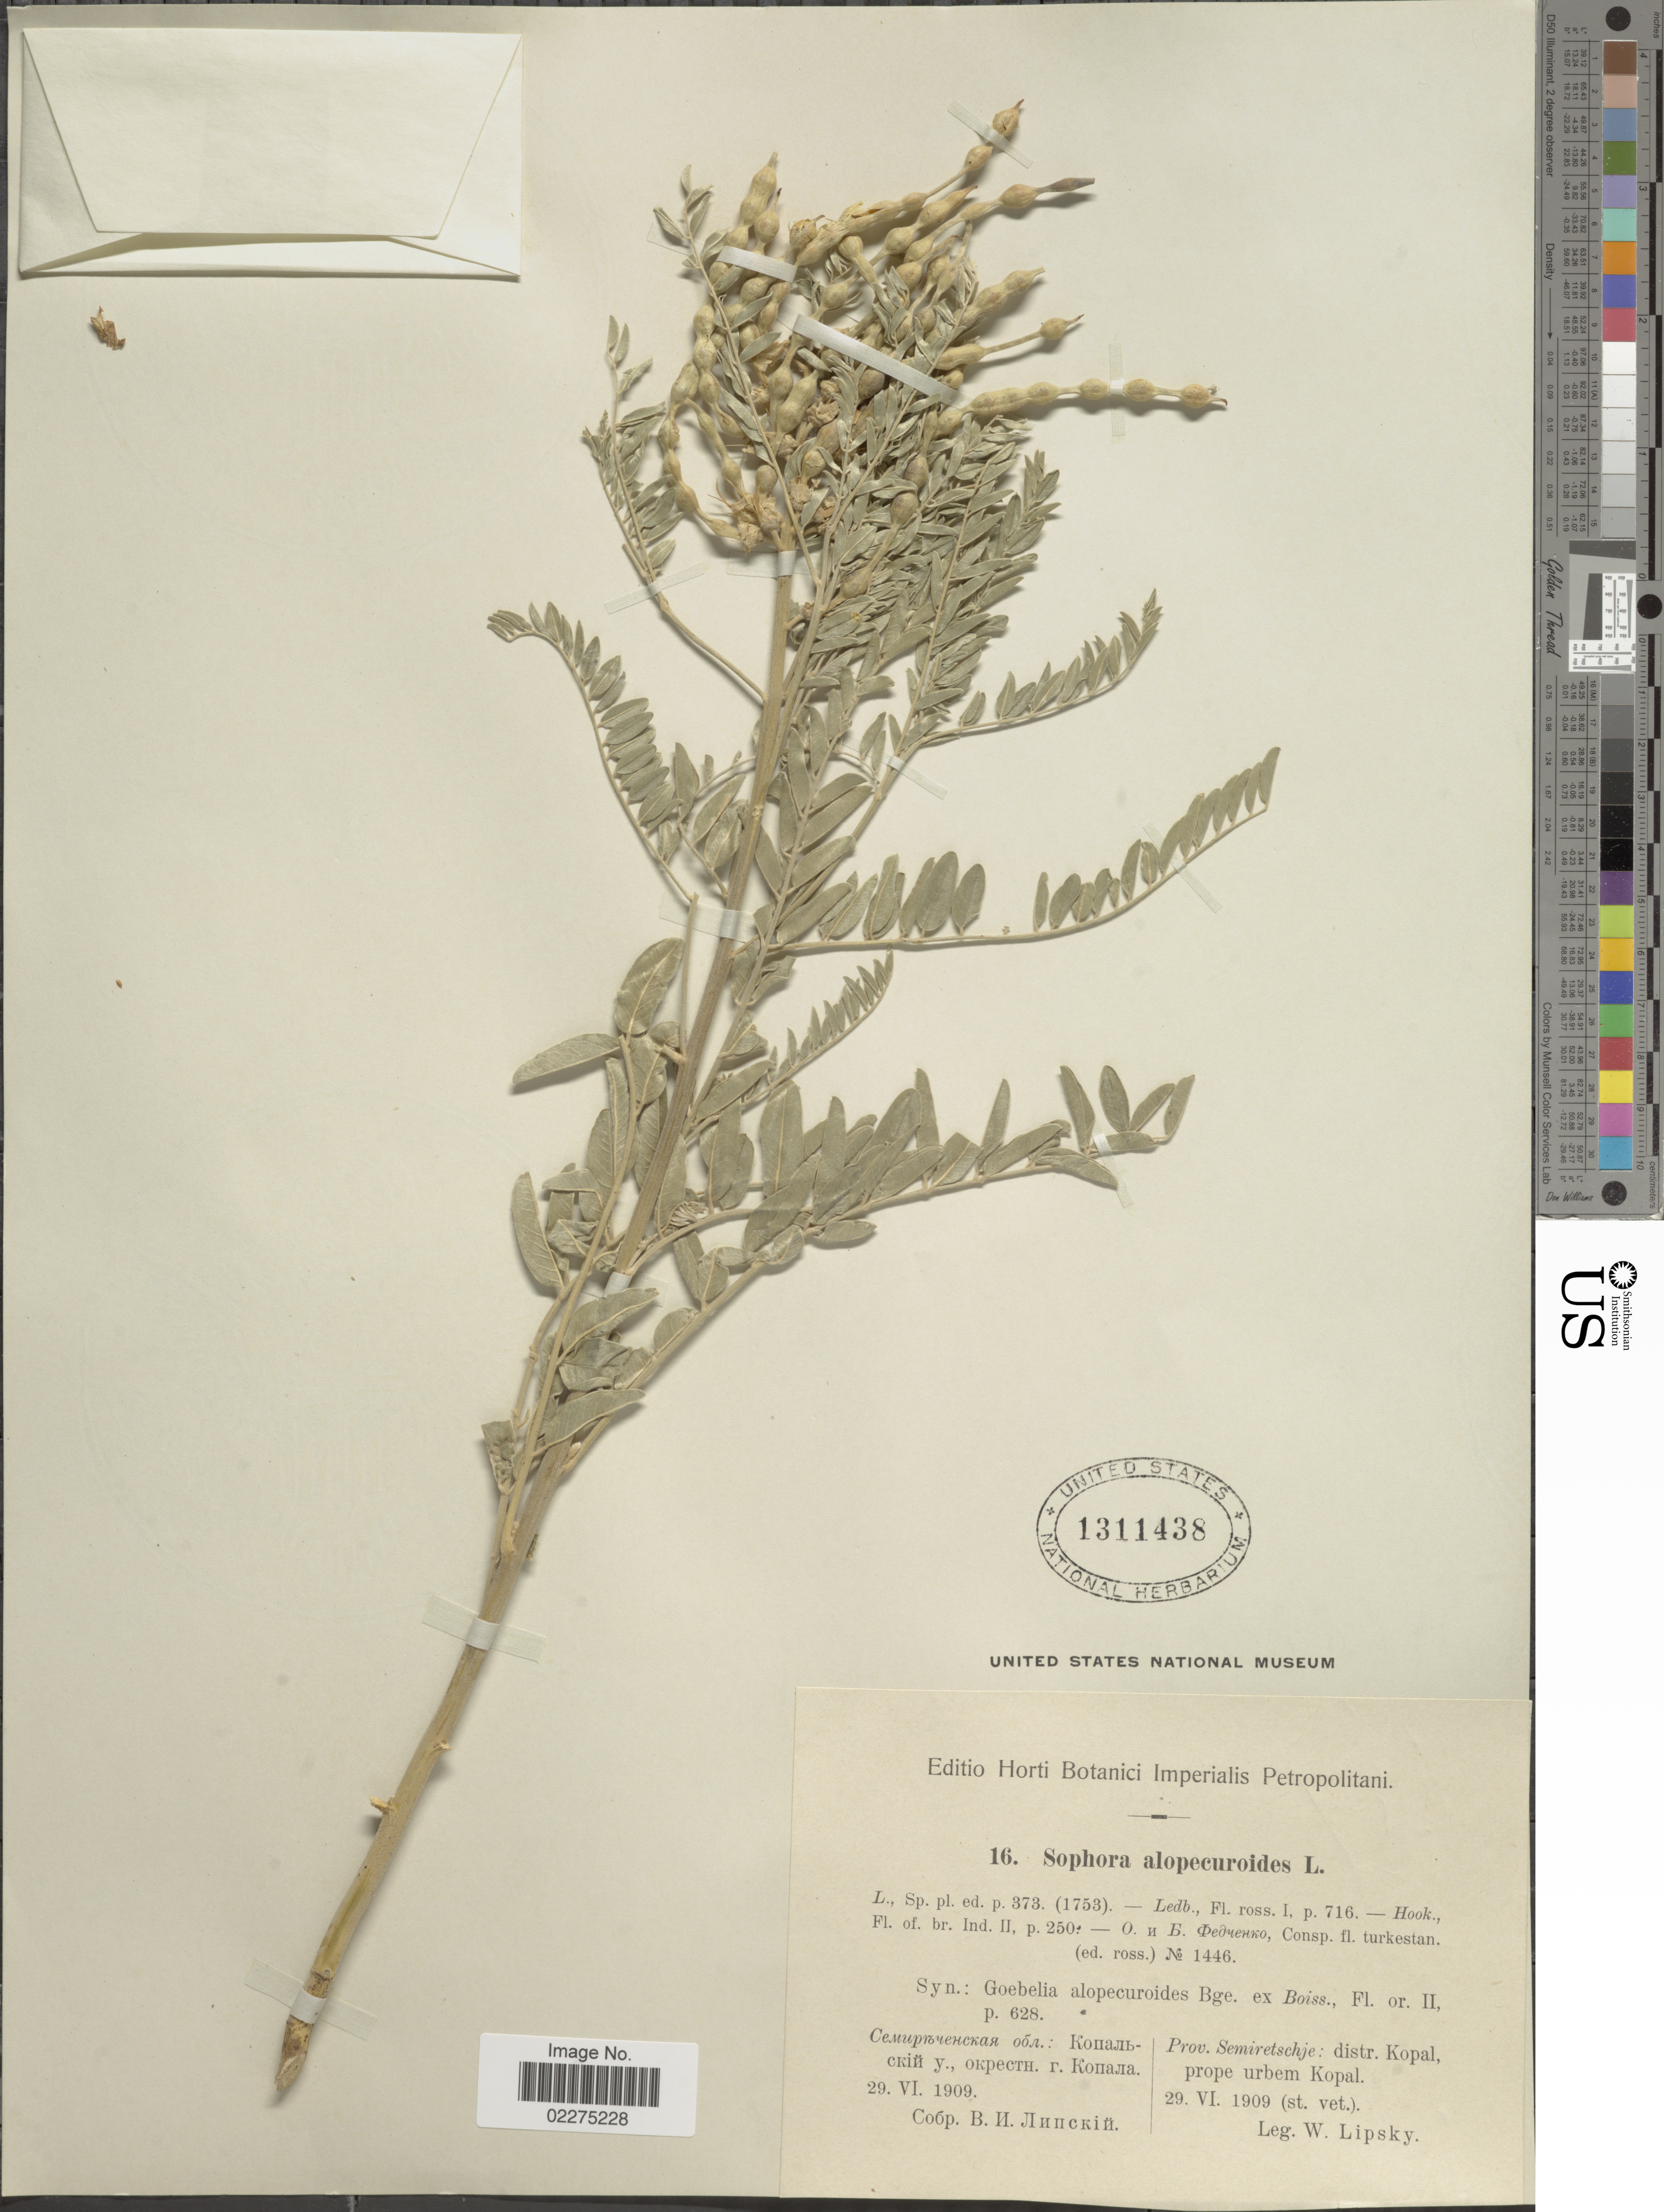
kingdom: Plantae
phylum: Tracheophyta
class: Magnoliopsida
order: Fabales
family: Fabaceae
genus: Sophora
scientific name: Sophora alopecuroides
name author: L.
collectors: W. Lipsky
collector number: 16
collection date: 1909-06-29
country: Kazakhstan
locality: Prov. Semirechye, Semiretschje; distr. Kopal, prope urbem Kopal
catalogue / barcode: US 1311438